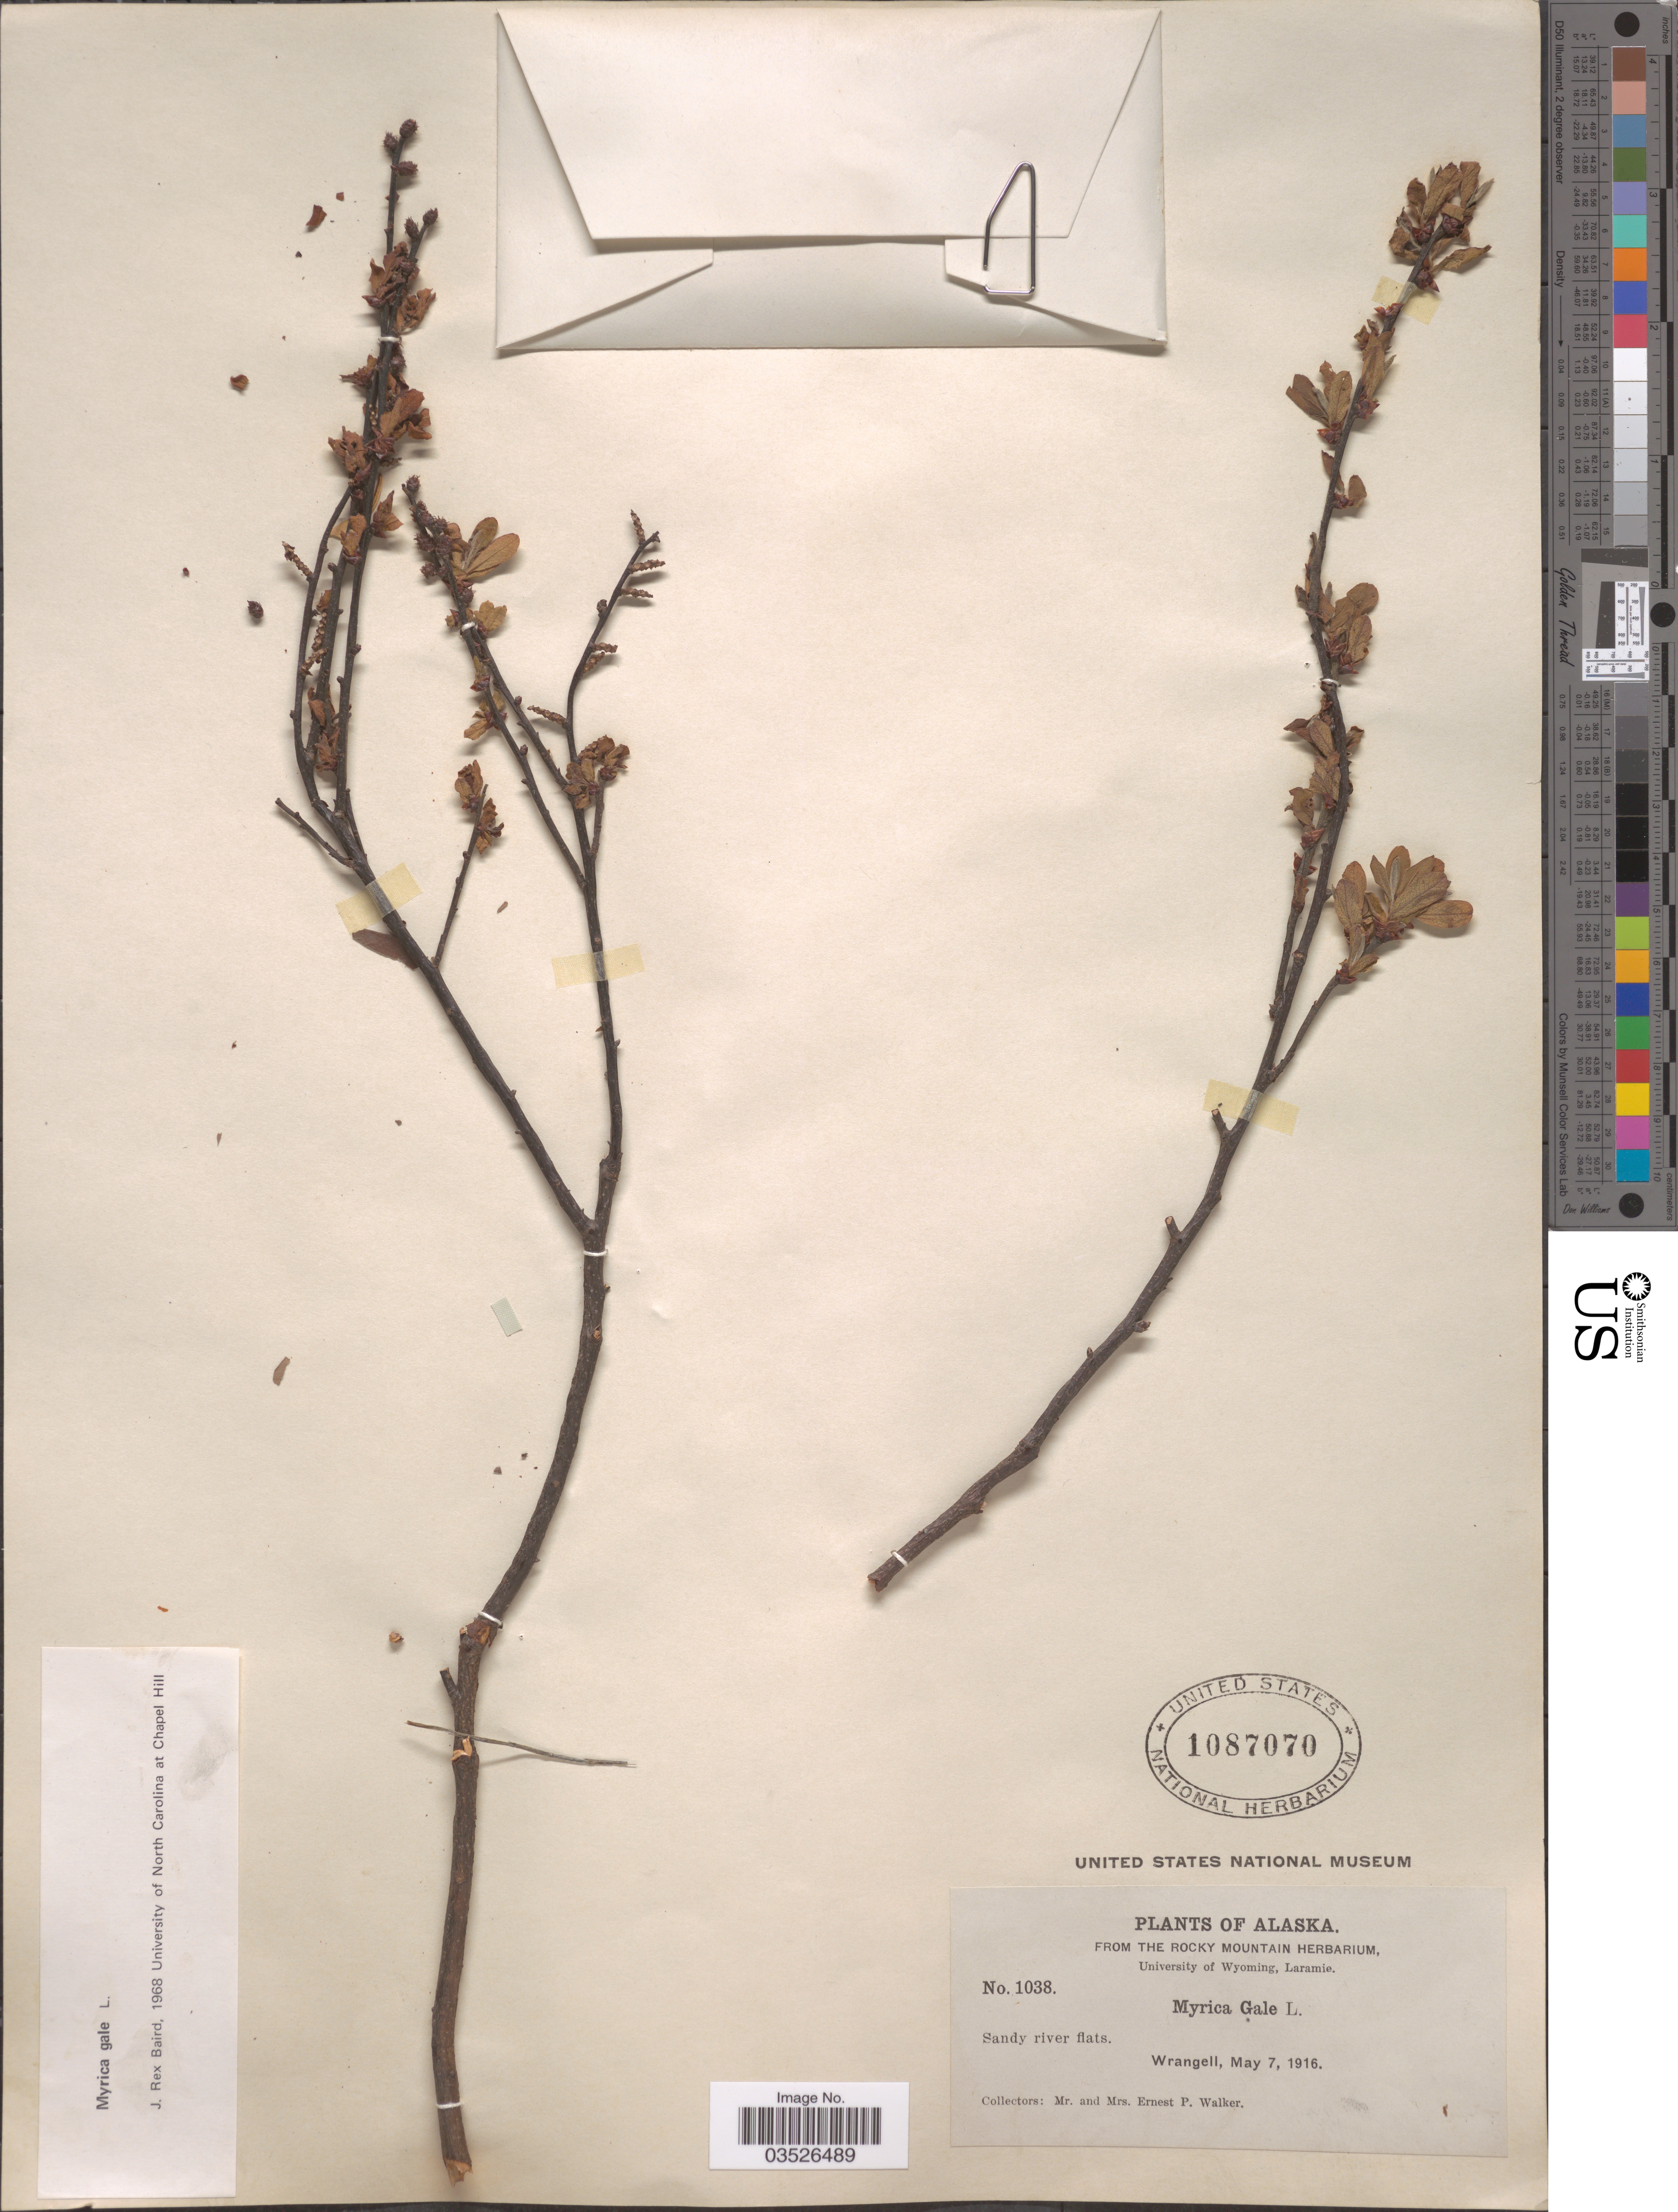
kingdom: Plantae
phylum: Tracheophyta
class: Magnoliopsida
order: Fagales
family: Myricaceae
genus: Myrica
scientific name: Myrica gale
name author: L.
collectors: E. P. Walker & E. Walker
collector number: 1038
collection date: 1916-05-07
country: United States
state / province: Alaska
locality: Wrangell.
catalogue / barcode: US 1087070